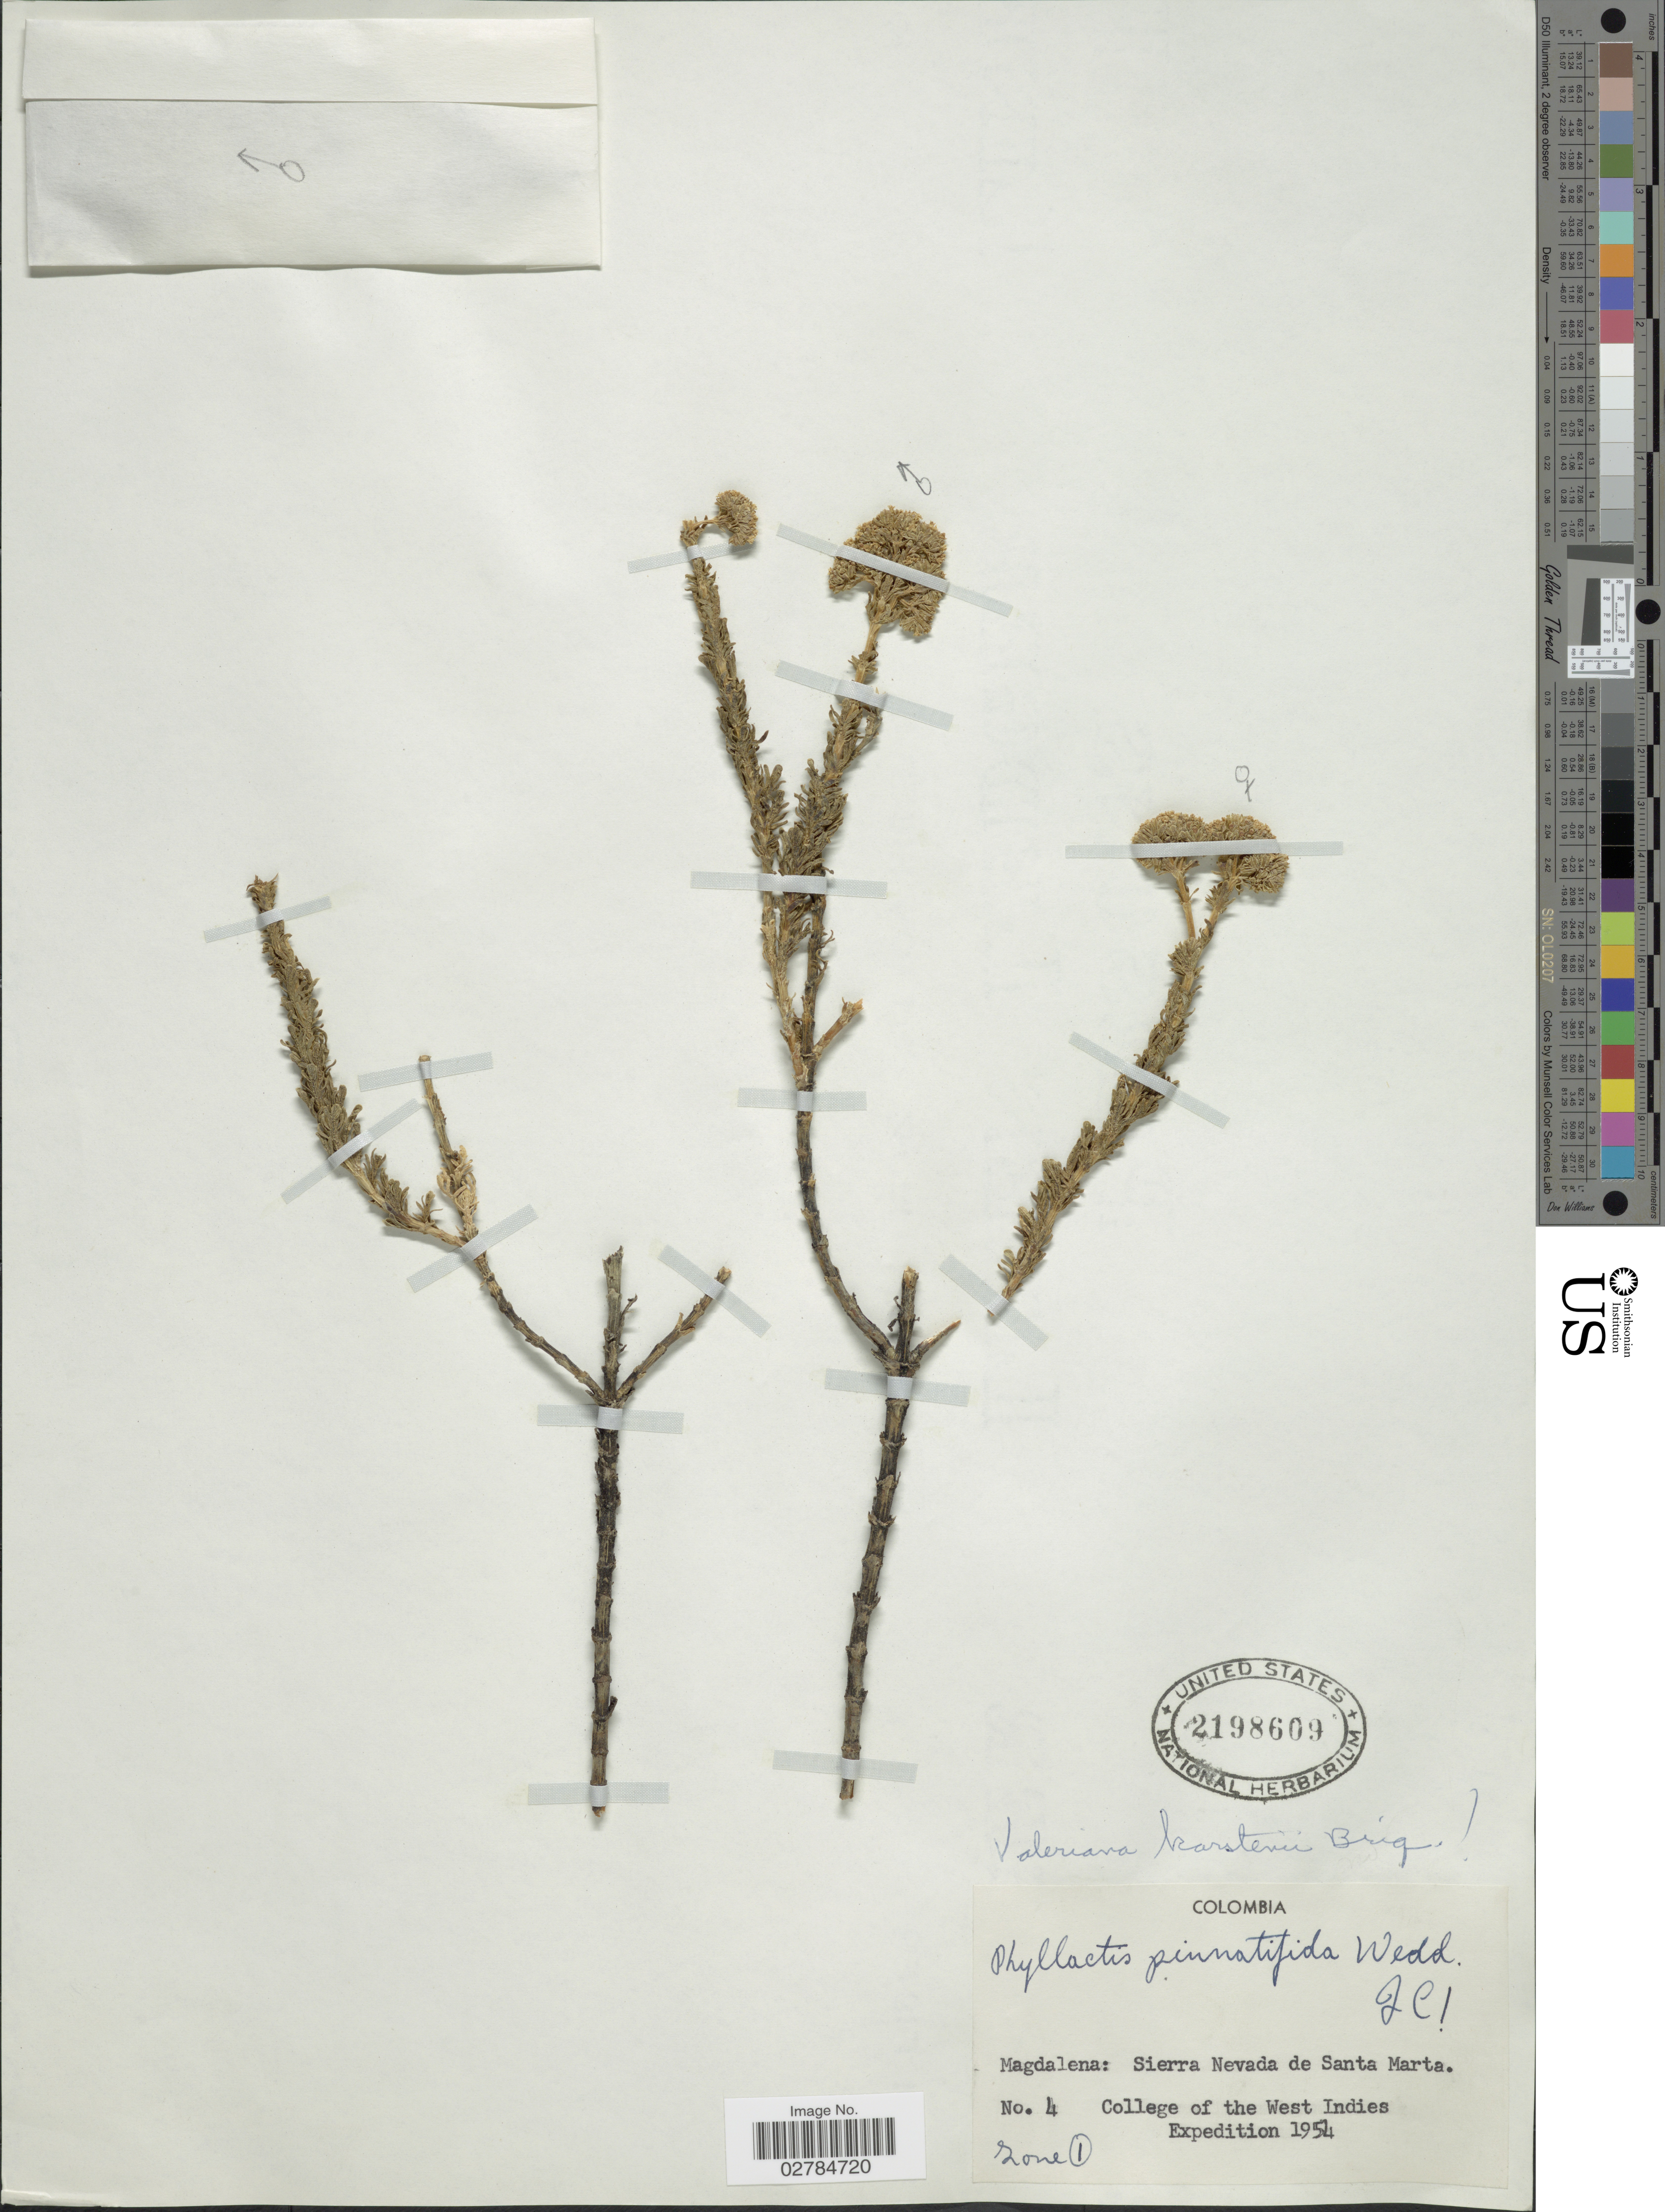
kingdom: Plantae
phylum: Tracheophyta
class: Magnoliopsida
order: Dipsacales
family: Caprifoliaceae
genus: Valeriana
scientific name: Valeriana karstenii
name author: Briq.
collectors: College of the West Indies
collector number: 4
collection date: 1954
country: Colombia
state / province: Magdalena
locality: Sierra Nevada de Santa Marta.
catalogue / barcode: US 2198609